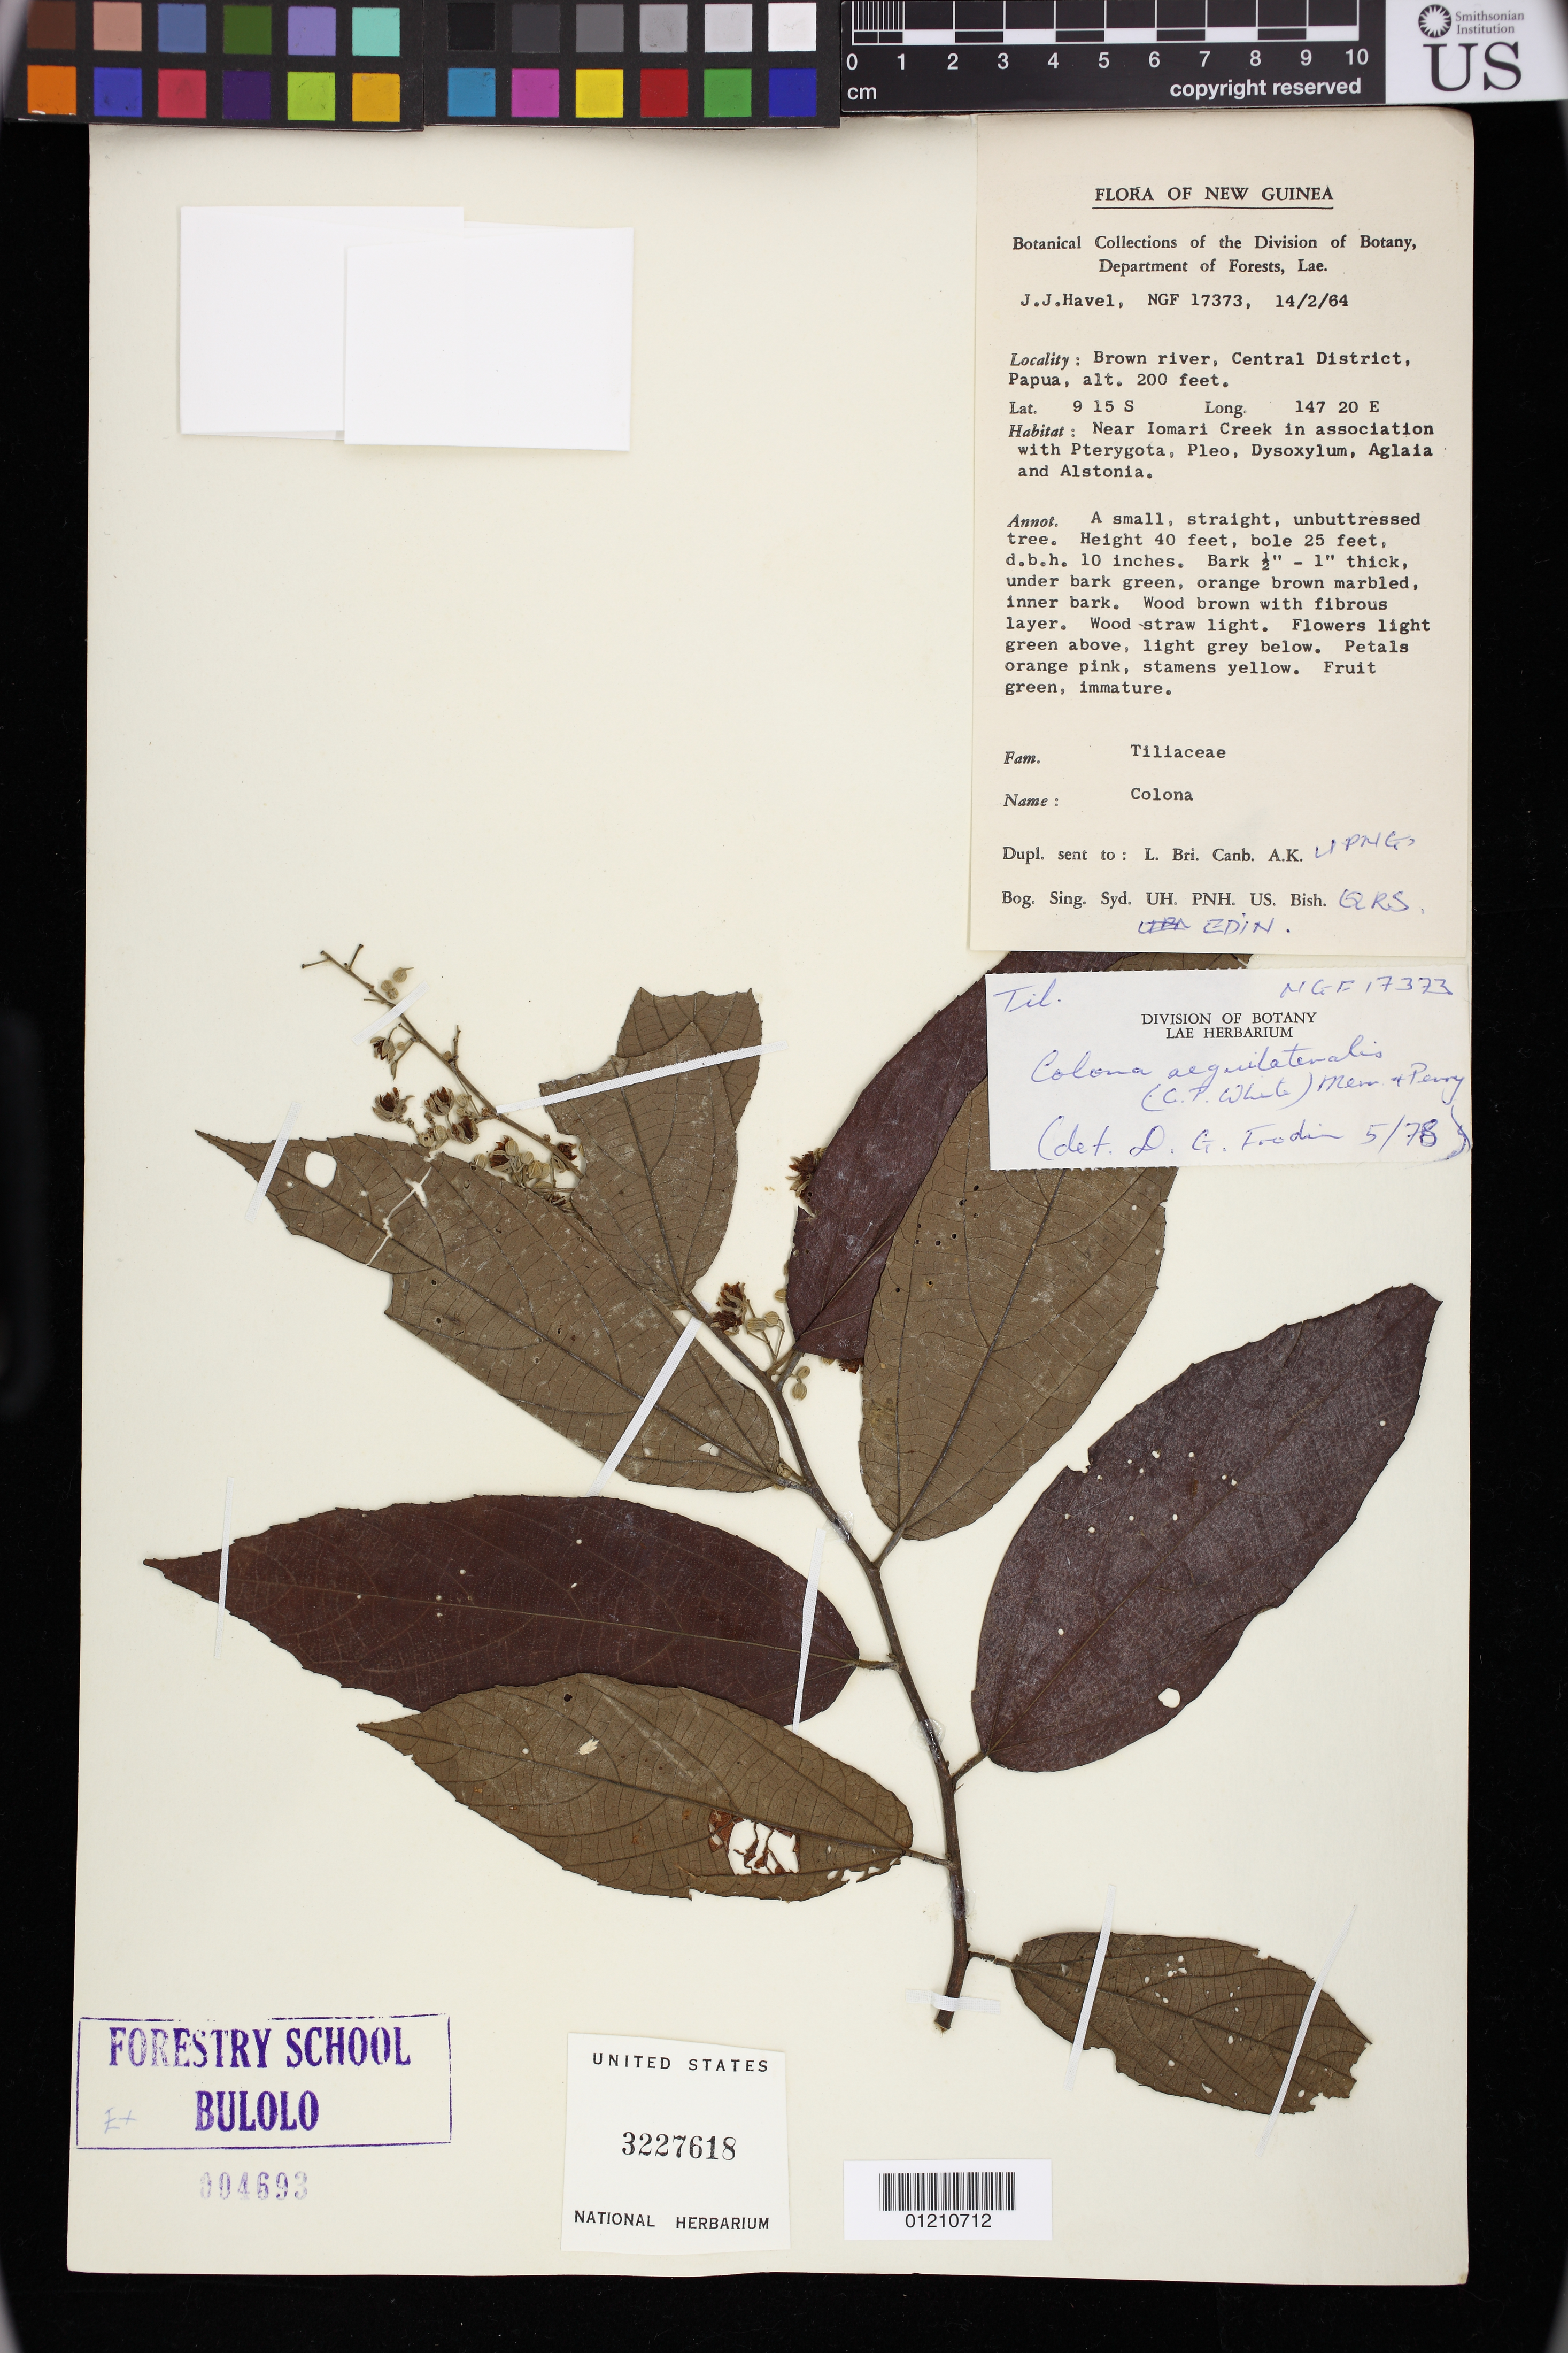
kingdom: Plantae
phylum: Tracheophyta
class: Magnoliopsida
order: Malvales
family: Malvaceae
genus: Colona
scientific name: Colona aequilateralis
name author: (C.T. White & W.D. Francis) Merr. & L.M. Perry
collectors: J. Havel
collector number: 17373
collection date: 1964-02-14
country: Papua New Guinea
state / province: Papua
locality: Brown river, Central District, Papua. Near Iomari Creek.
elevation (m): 61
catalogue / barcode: US 3227618